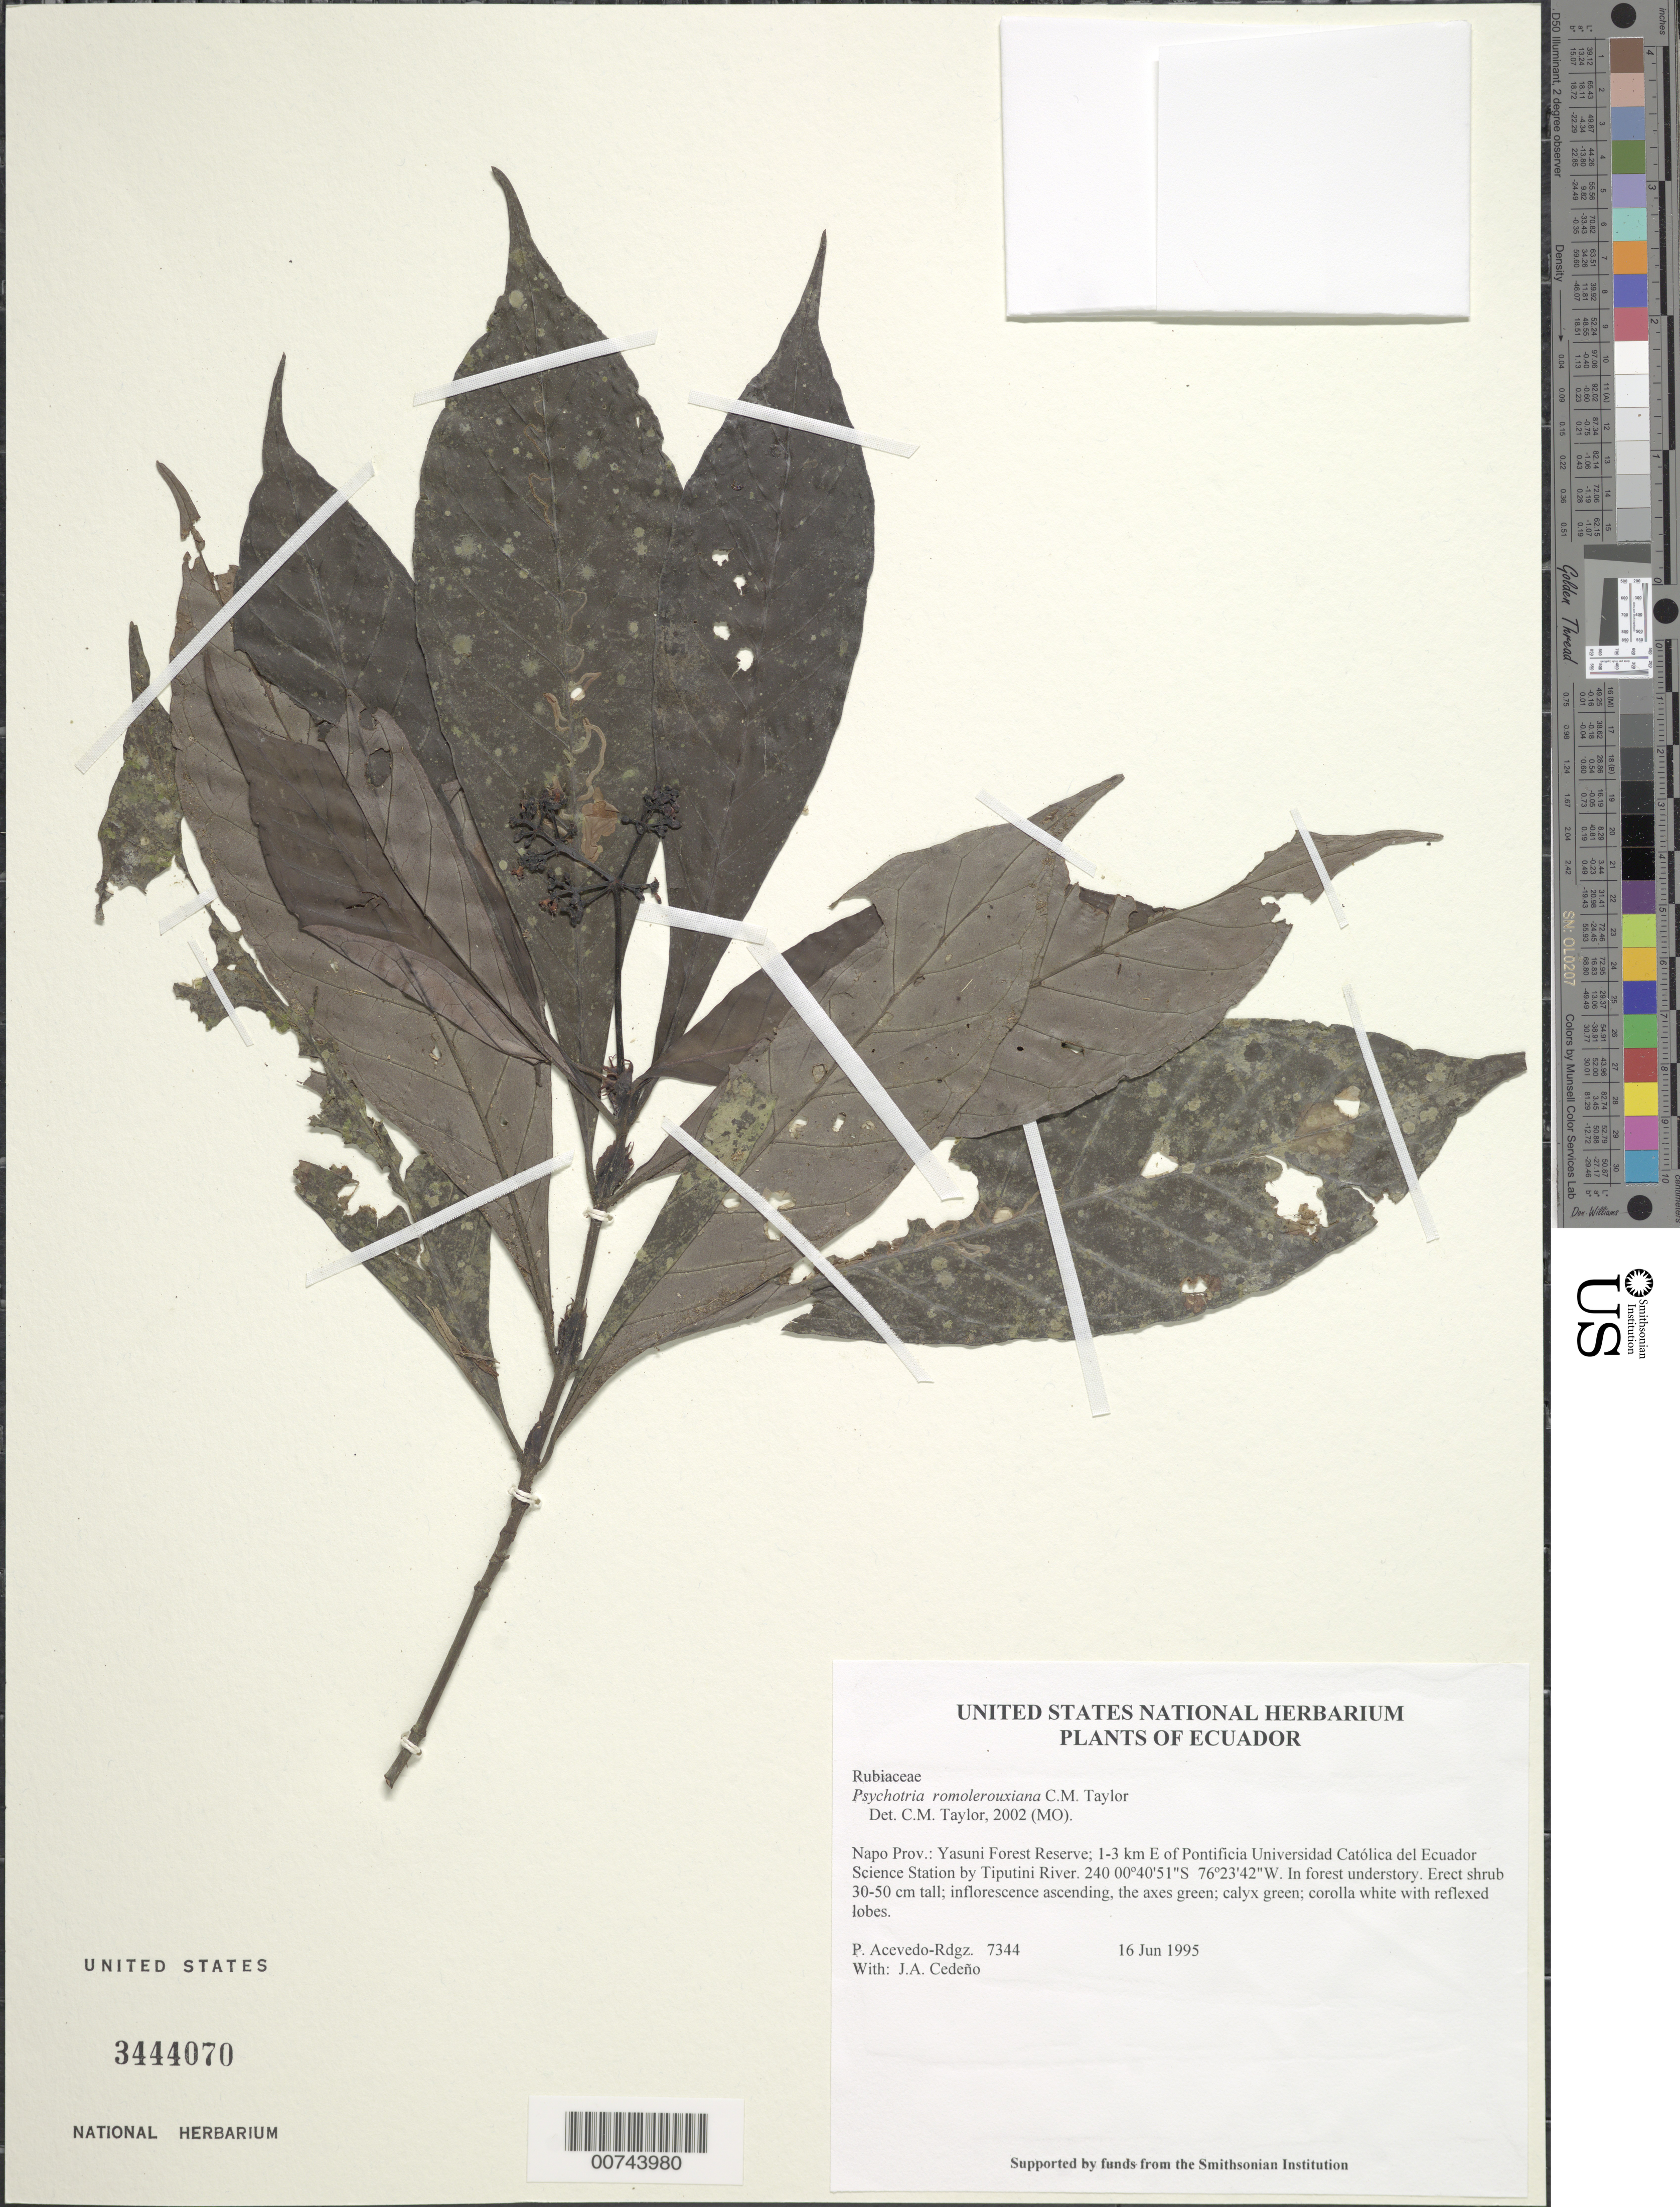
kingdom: Plantae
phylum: Tracheophyta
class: Magnoliopsida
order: Gentianales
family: Rubiaceae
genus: Psychotria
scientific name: Psychotria sacciformis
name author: C.M. Taylor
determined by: Taylor, Charlotte M.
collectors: P. Acevedo-Rodr. & J. A. Cedeño M.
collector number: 7344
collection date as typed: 16 Jun 1995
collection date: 1995-06-16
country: Ecuador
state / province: Napo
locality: Napo Prov.: Yasuni Forest Reserve; 1-3 km E of Pontificia Universidad Católica del Ecuador Science Station by Tiputini River.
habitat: In forest understory.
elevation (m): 240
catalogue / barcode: US 3444070